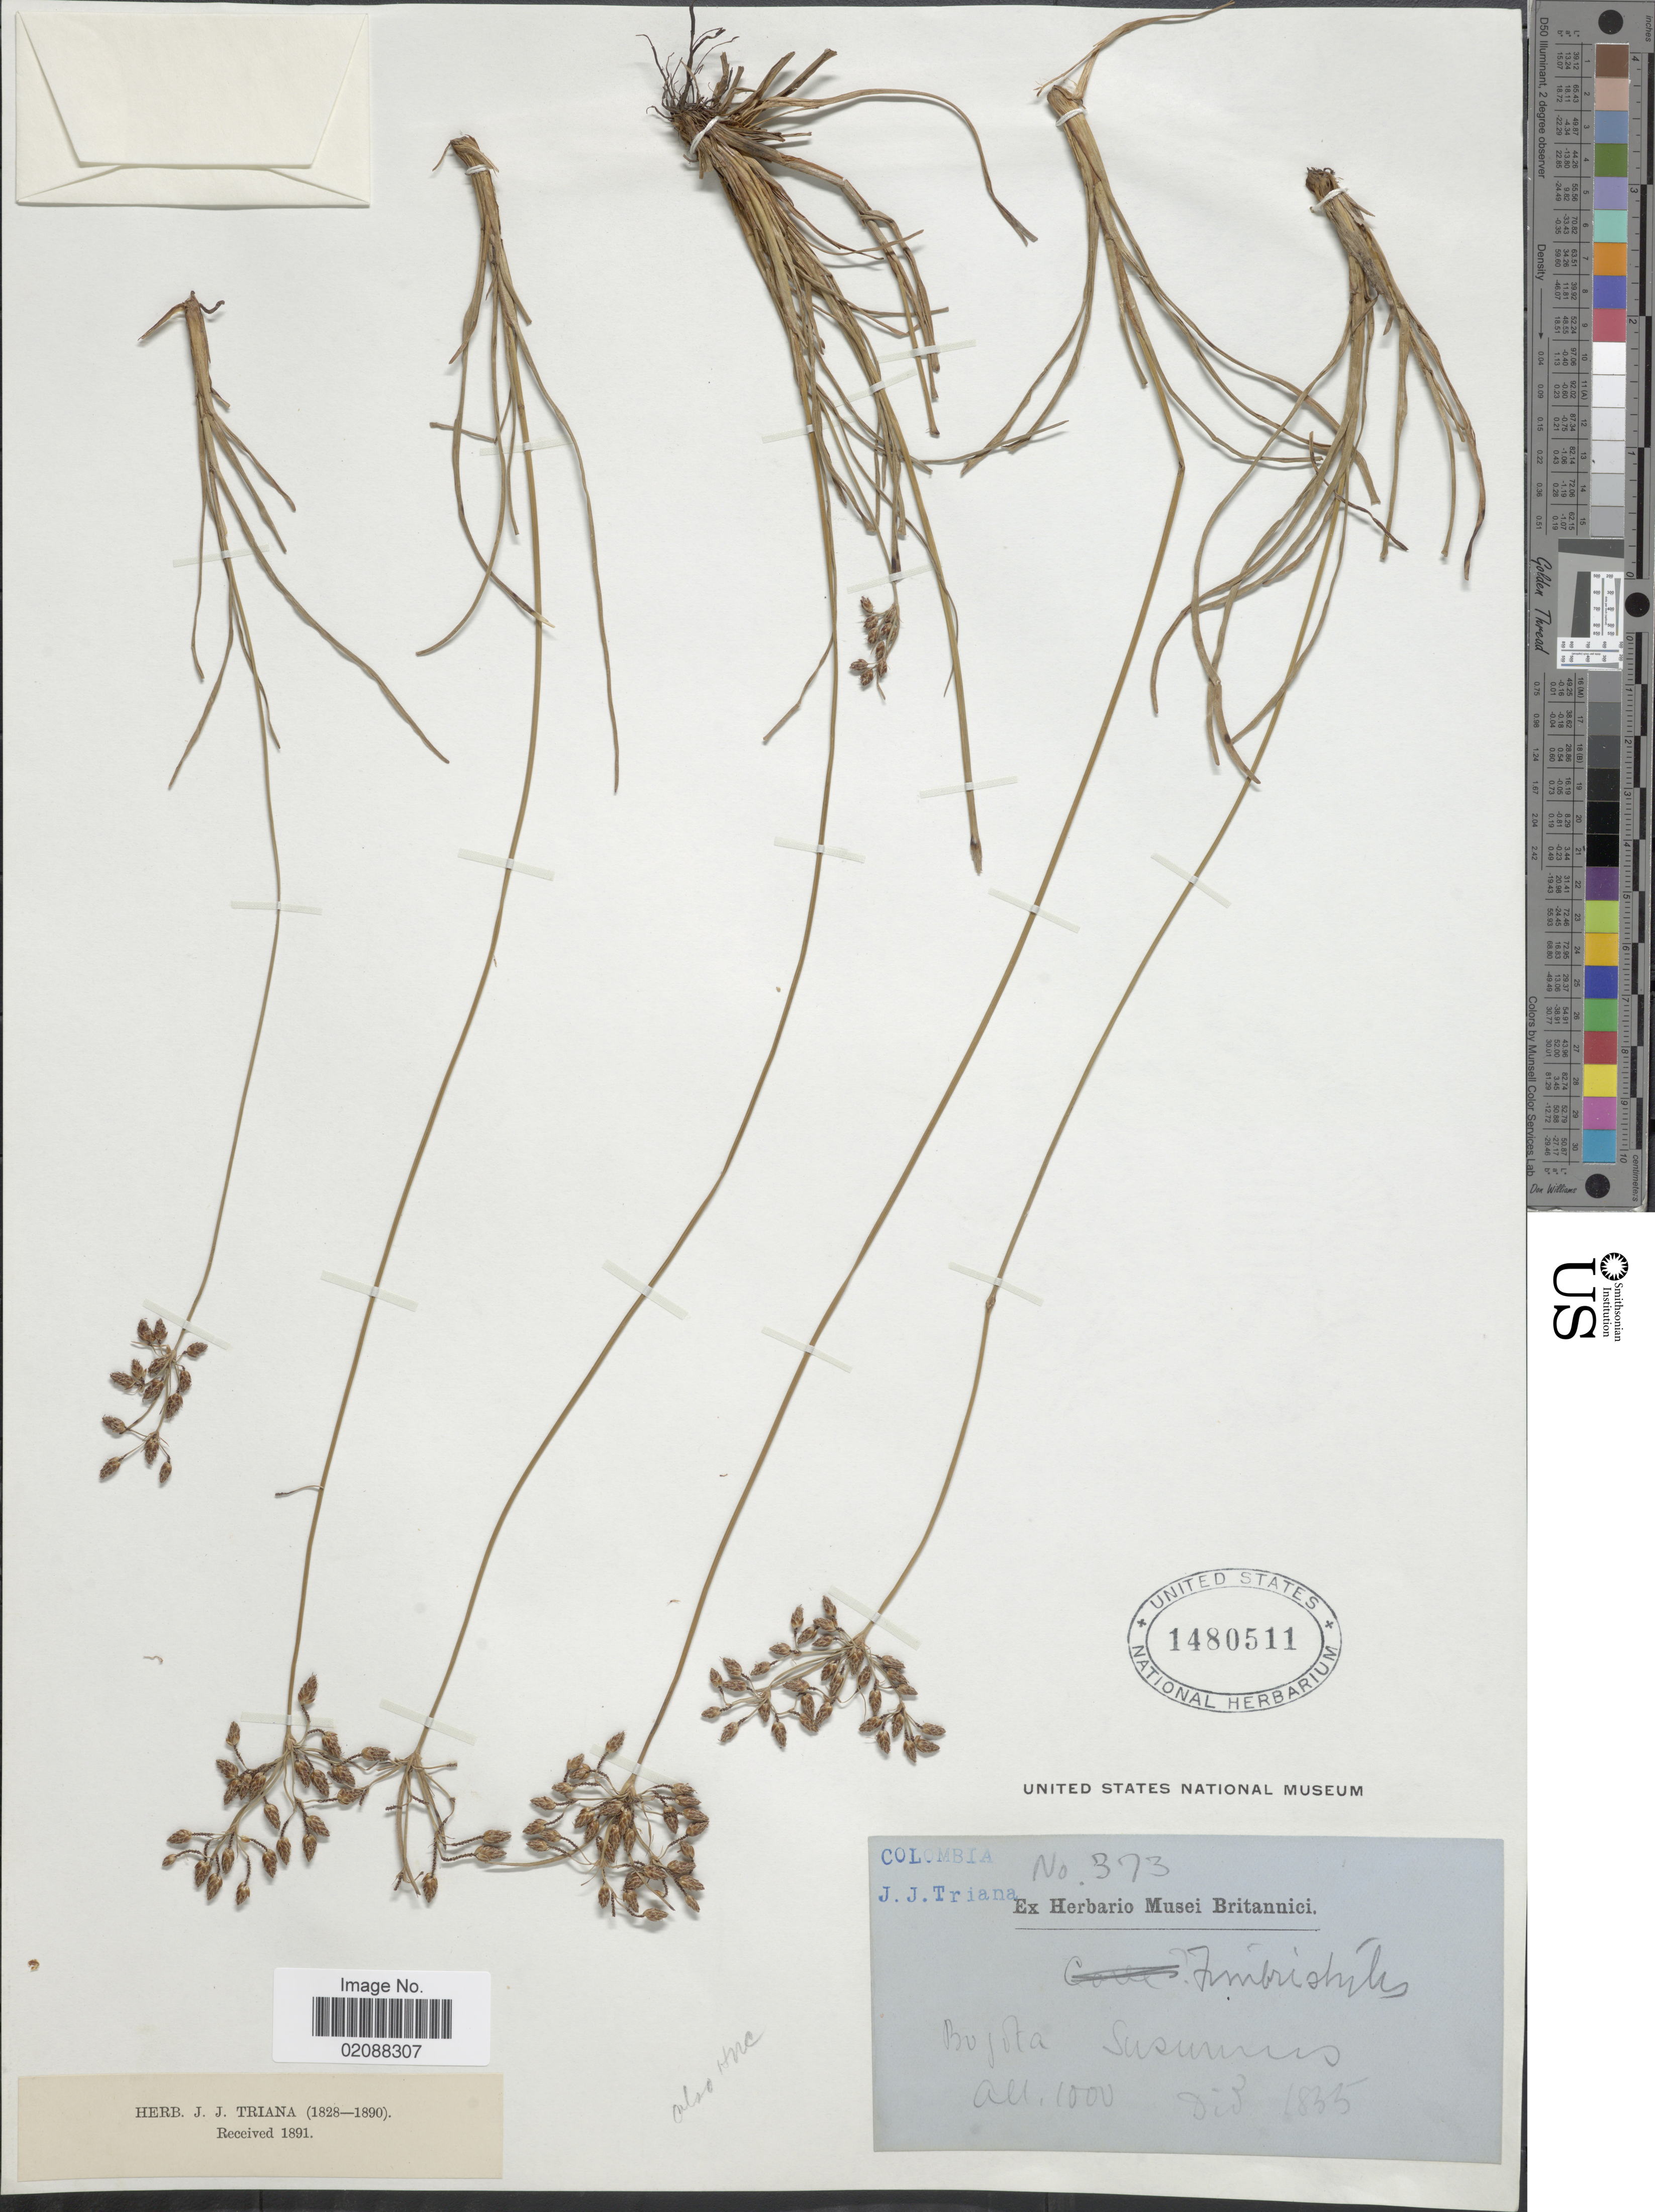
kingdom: Plantae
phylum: Tracheophyta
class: Liliopsida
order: Poales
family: Cyperaceae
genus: Fimbristylis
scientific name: Fimbristylis dichotoma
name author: (L.) Vahl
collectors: J. J. Triana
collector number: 373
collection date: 1855-12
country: Colombia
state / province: Bogota D.C.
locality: Bogota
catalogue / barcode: US 1480511